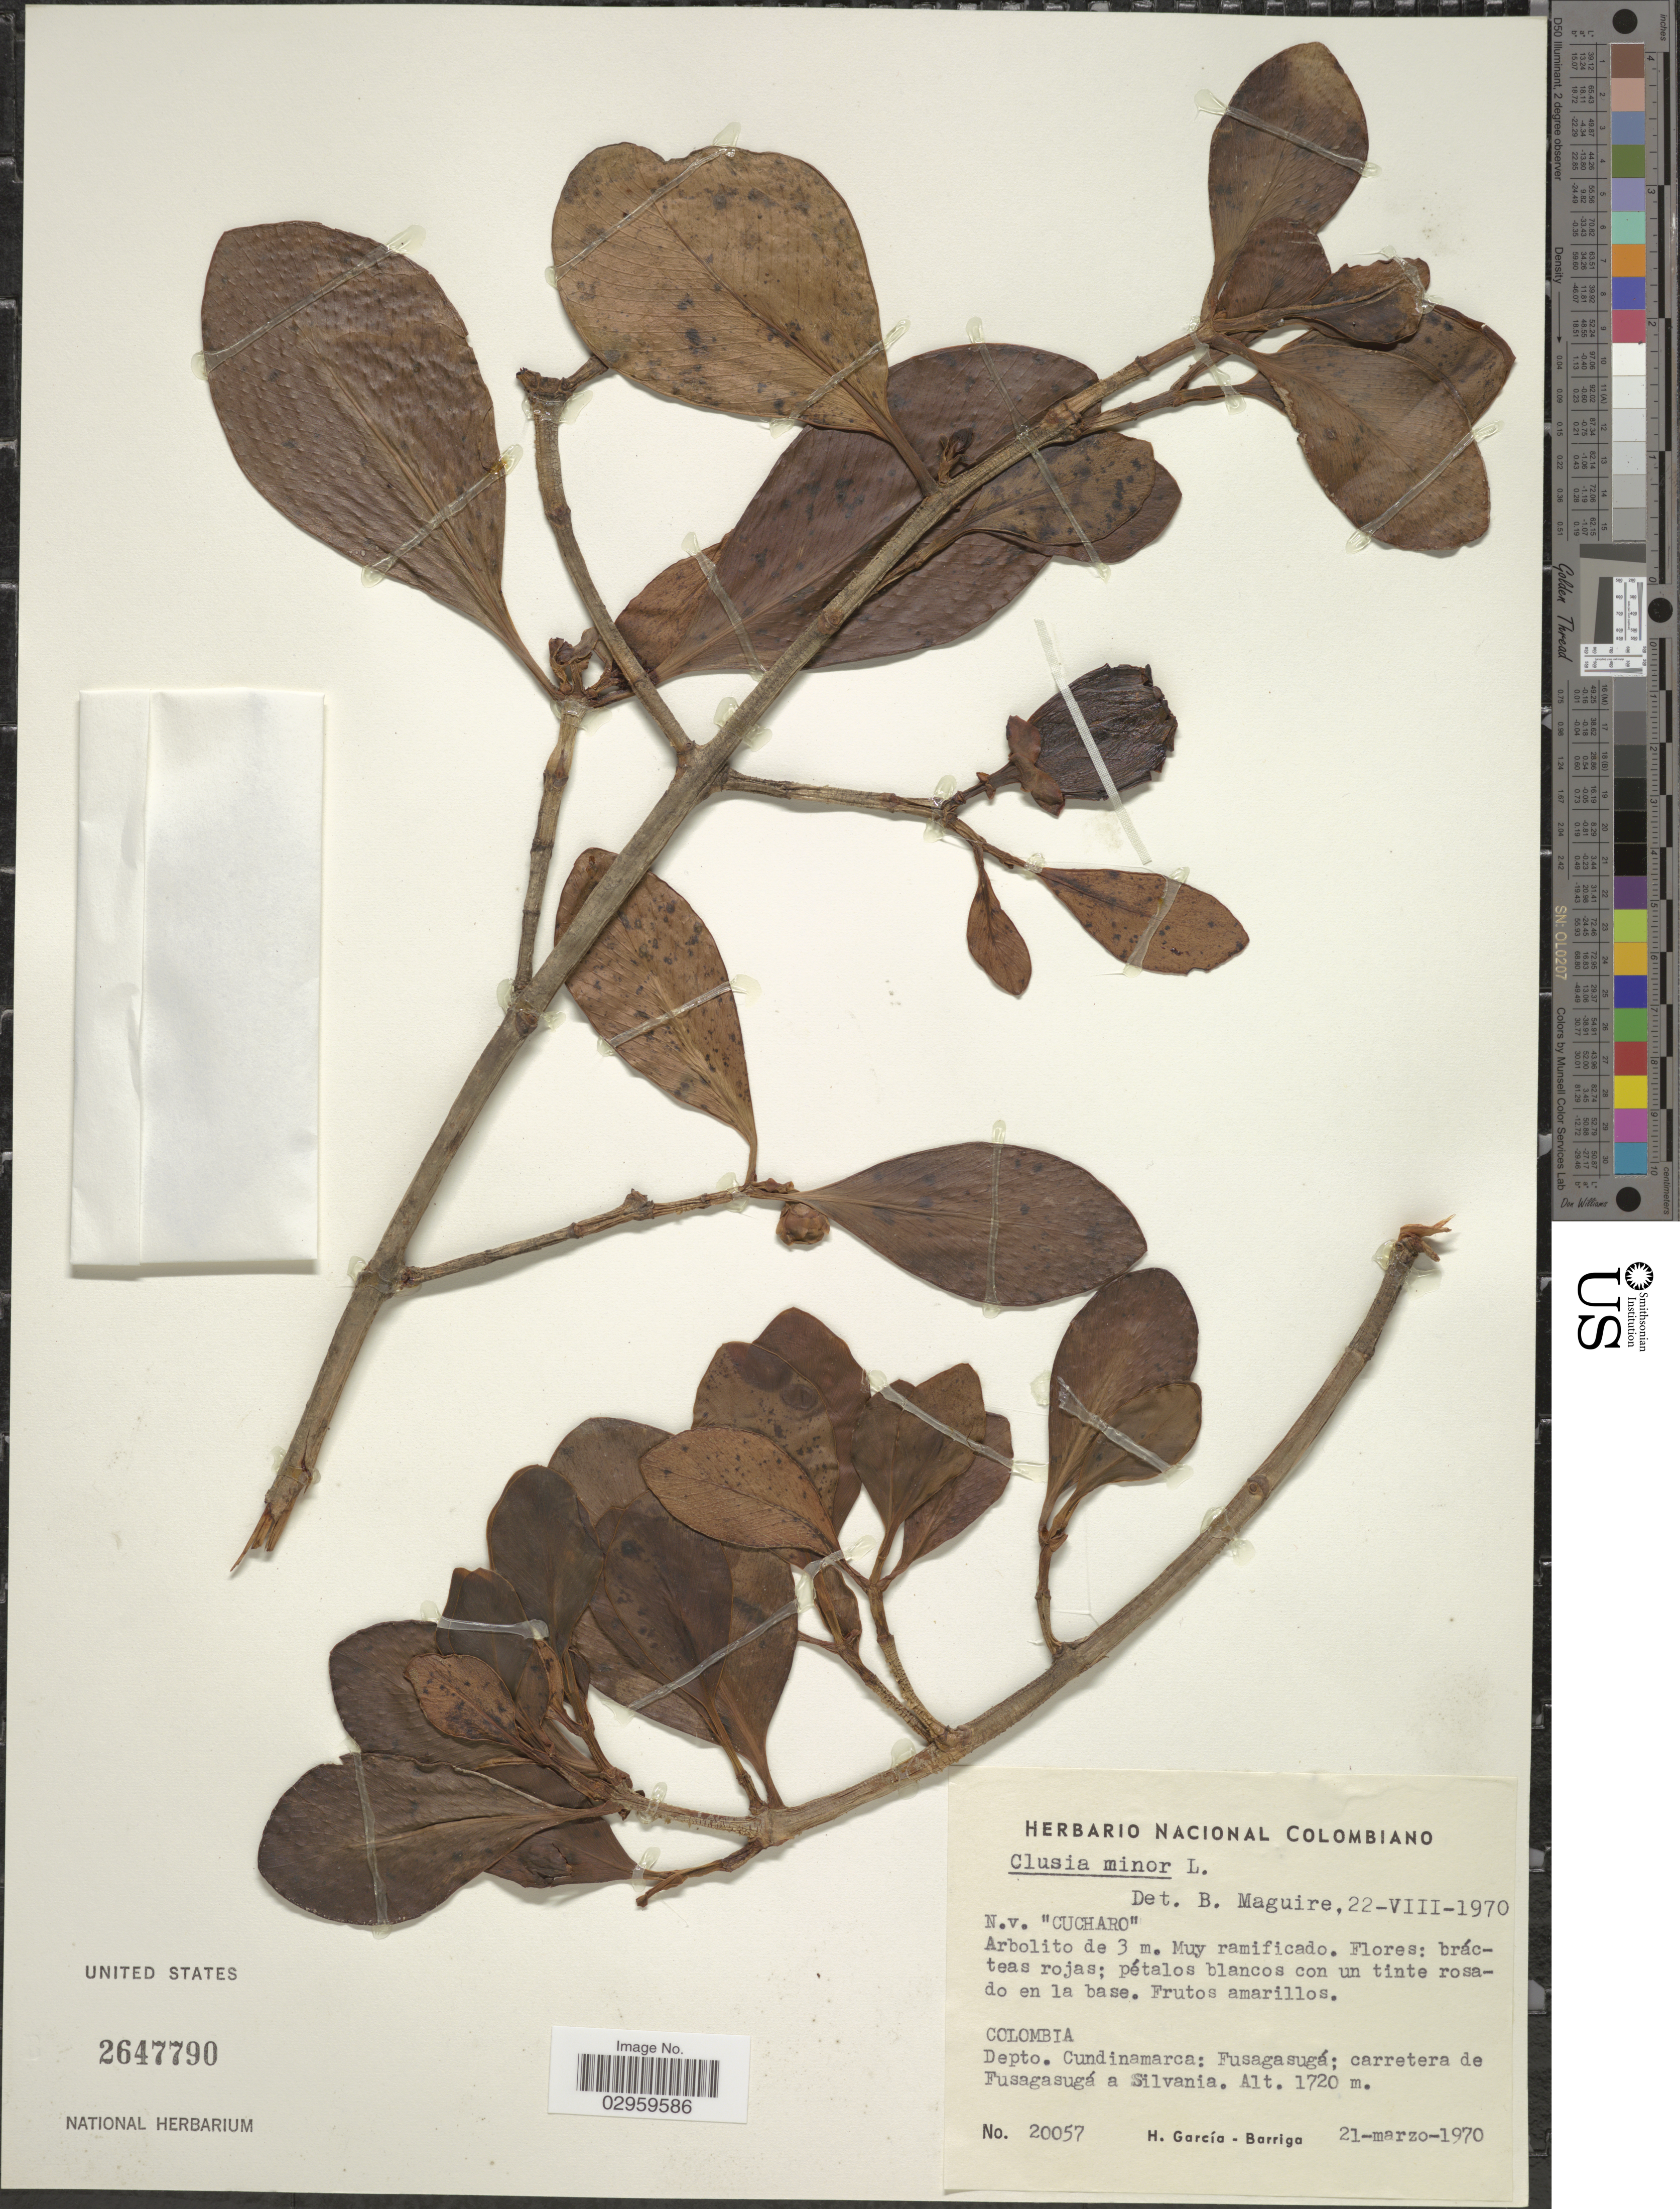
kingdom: Plantae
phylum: Tracheophyta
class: Magnoliopsida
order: Malpighiales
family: Clusiaceae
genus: Clusia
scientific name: Clusia minor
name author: L.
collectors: H. García Barriga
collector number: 20057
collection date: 1970-03-21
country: Colombia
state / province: Cundinamarca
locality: Depto. Cundinamarca: Fusagasugá; carretera de Fusagasugá a Silvania.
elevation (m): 1720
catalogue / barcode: US 2647790